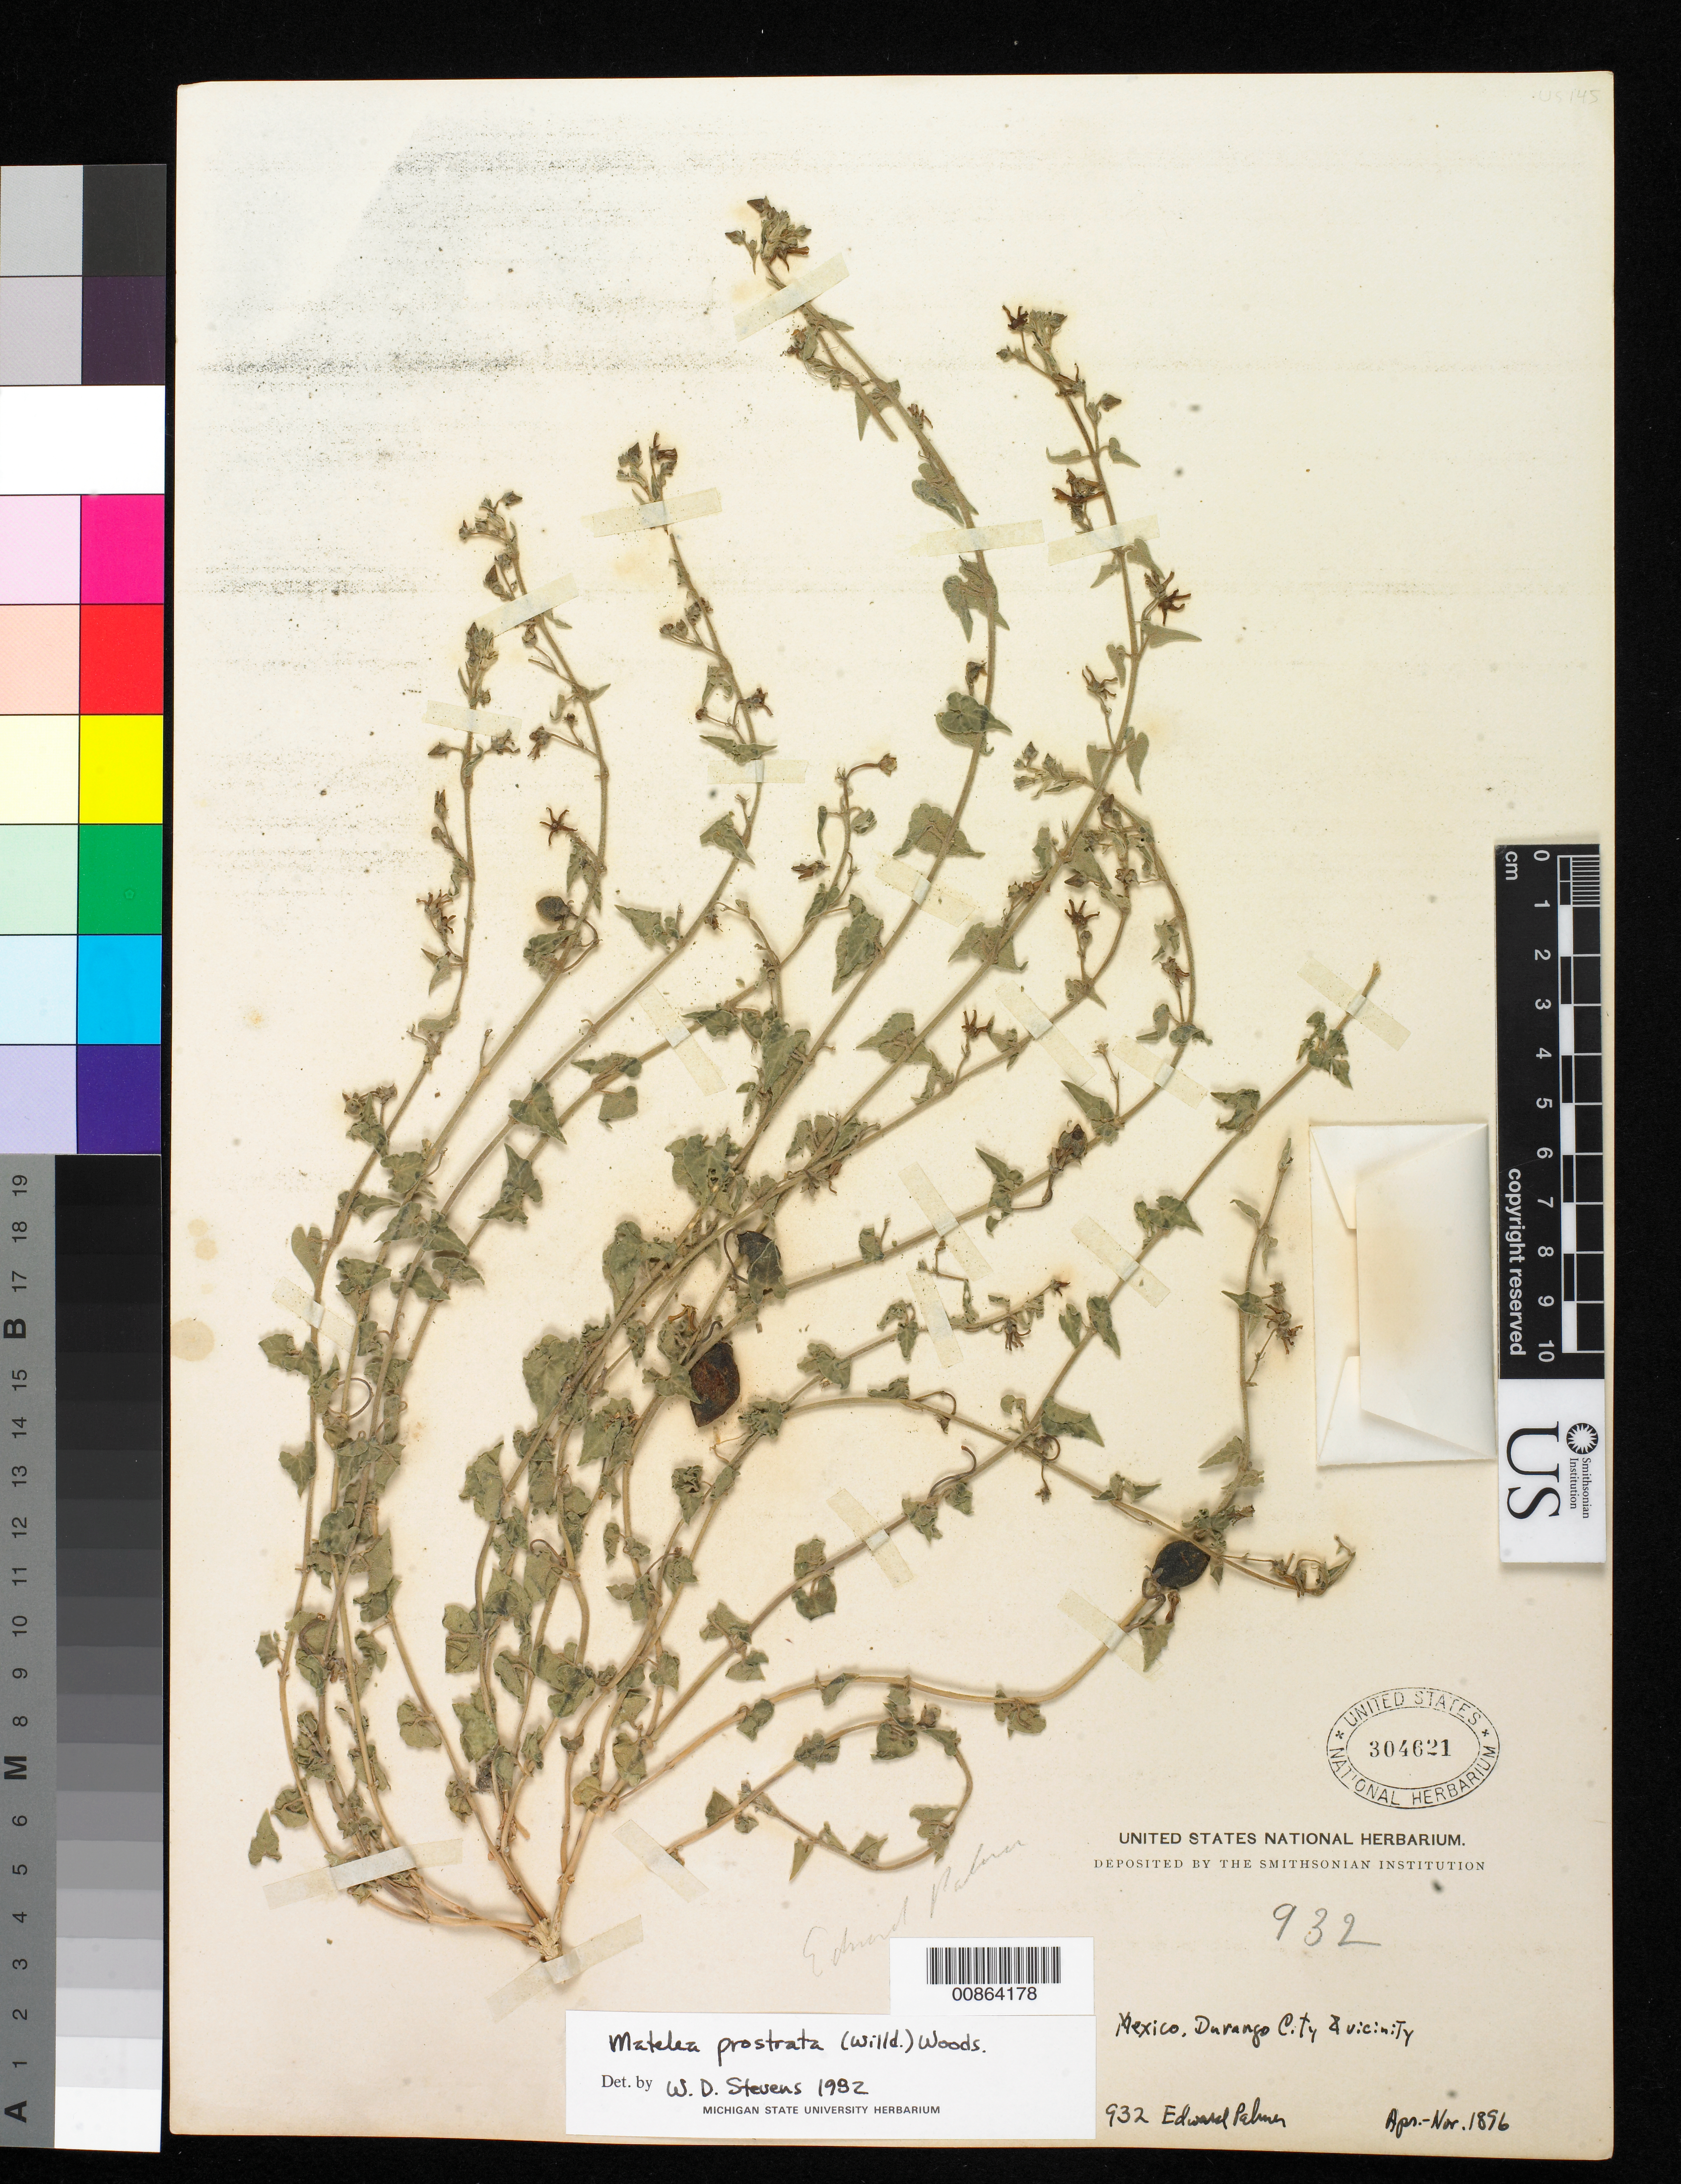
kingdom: Plantae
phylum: Tracheophyta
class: Magnoliopsida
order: Gentianales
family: Apocynaceae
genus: Matelea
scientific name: Matelea prostrata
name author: (Cav.) Woodson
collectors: E. Palmer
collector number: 932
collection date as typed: Apr 1896 to -- Nov 1896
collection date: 1896-04/1896-11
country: Mexico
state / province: Durango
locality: City of Durango and vicinity.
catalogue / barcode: US 304621